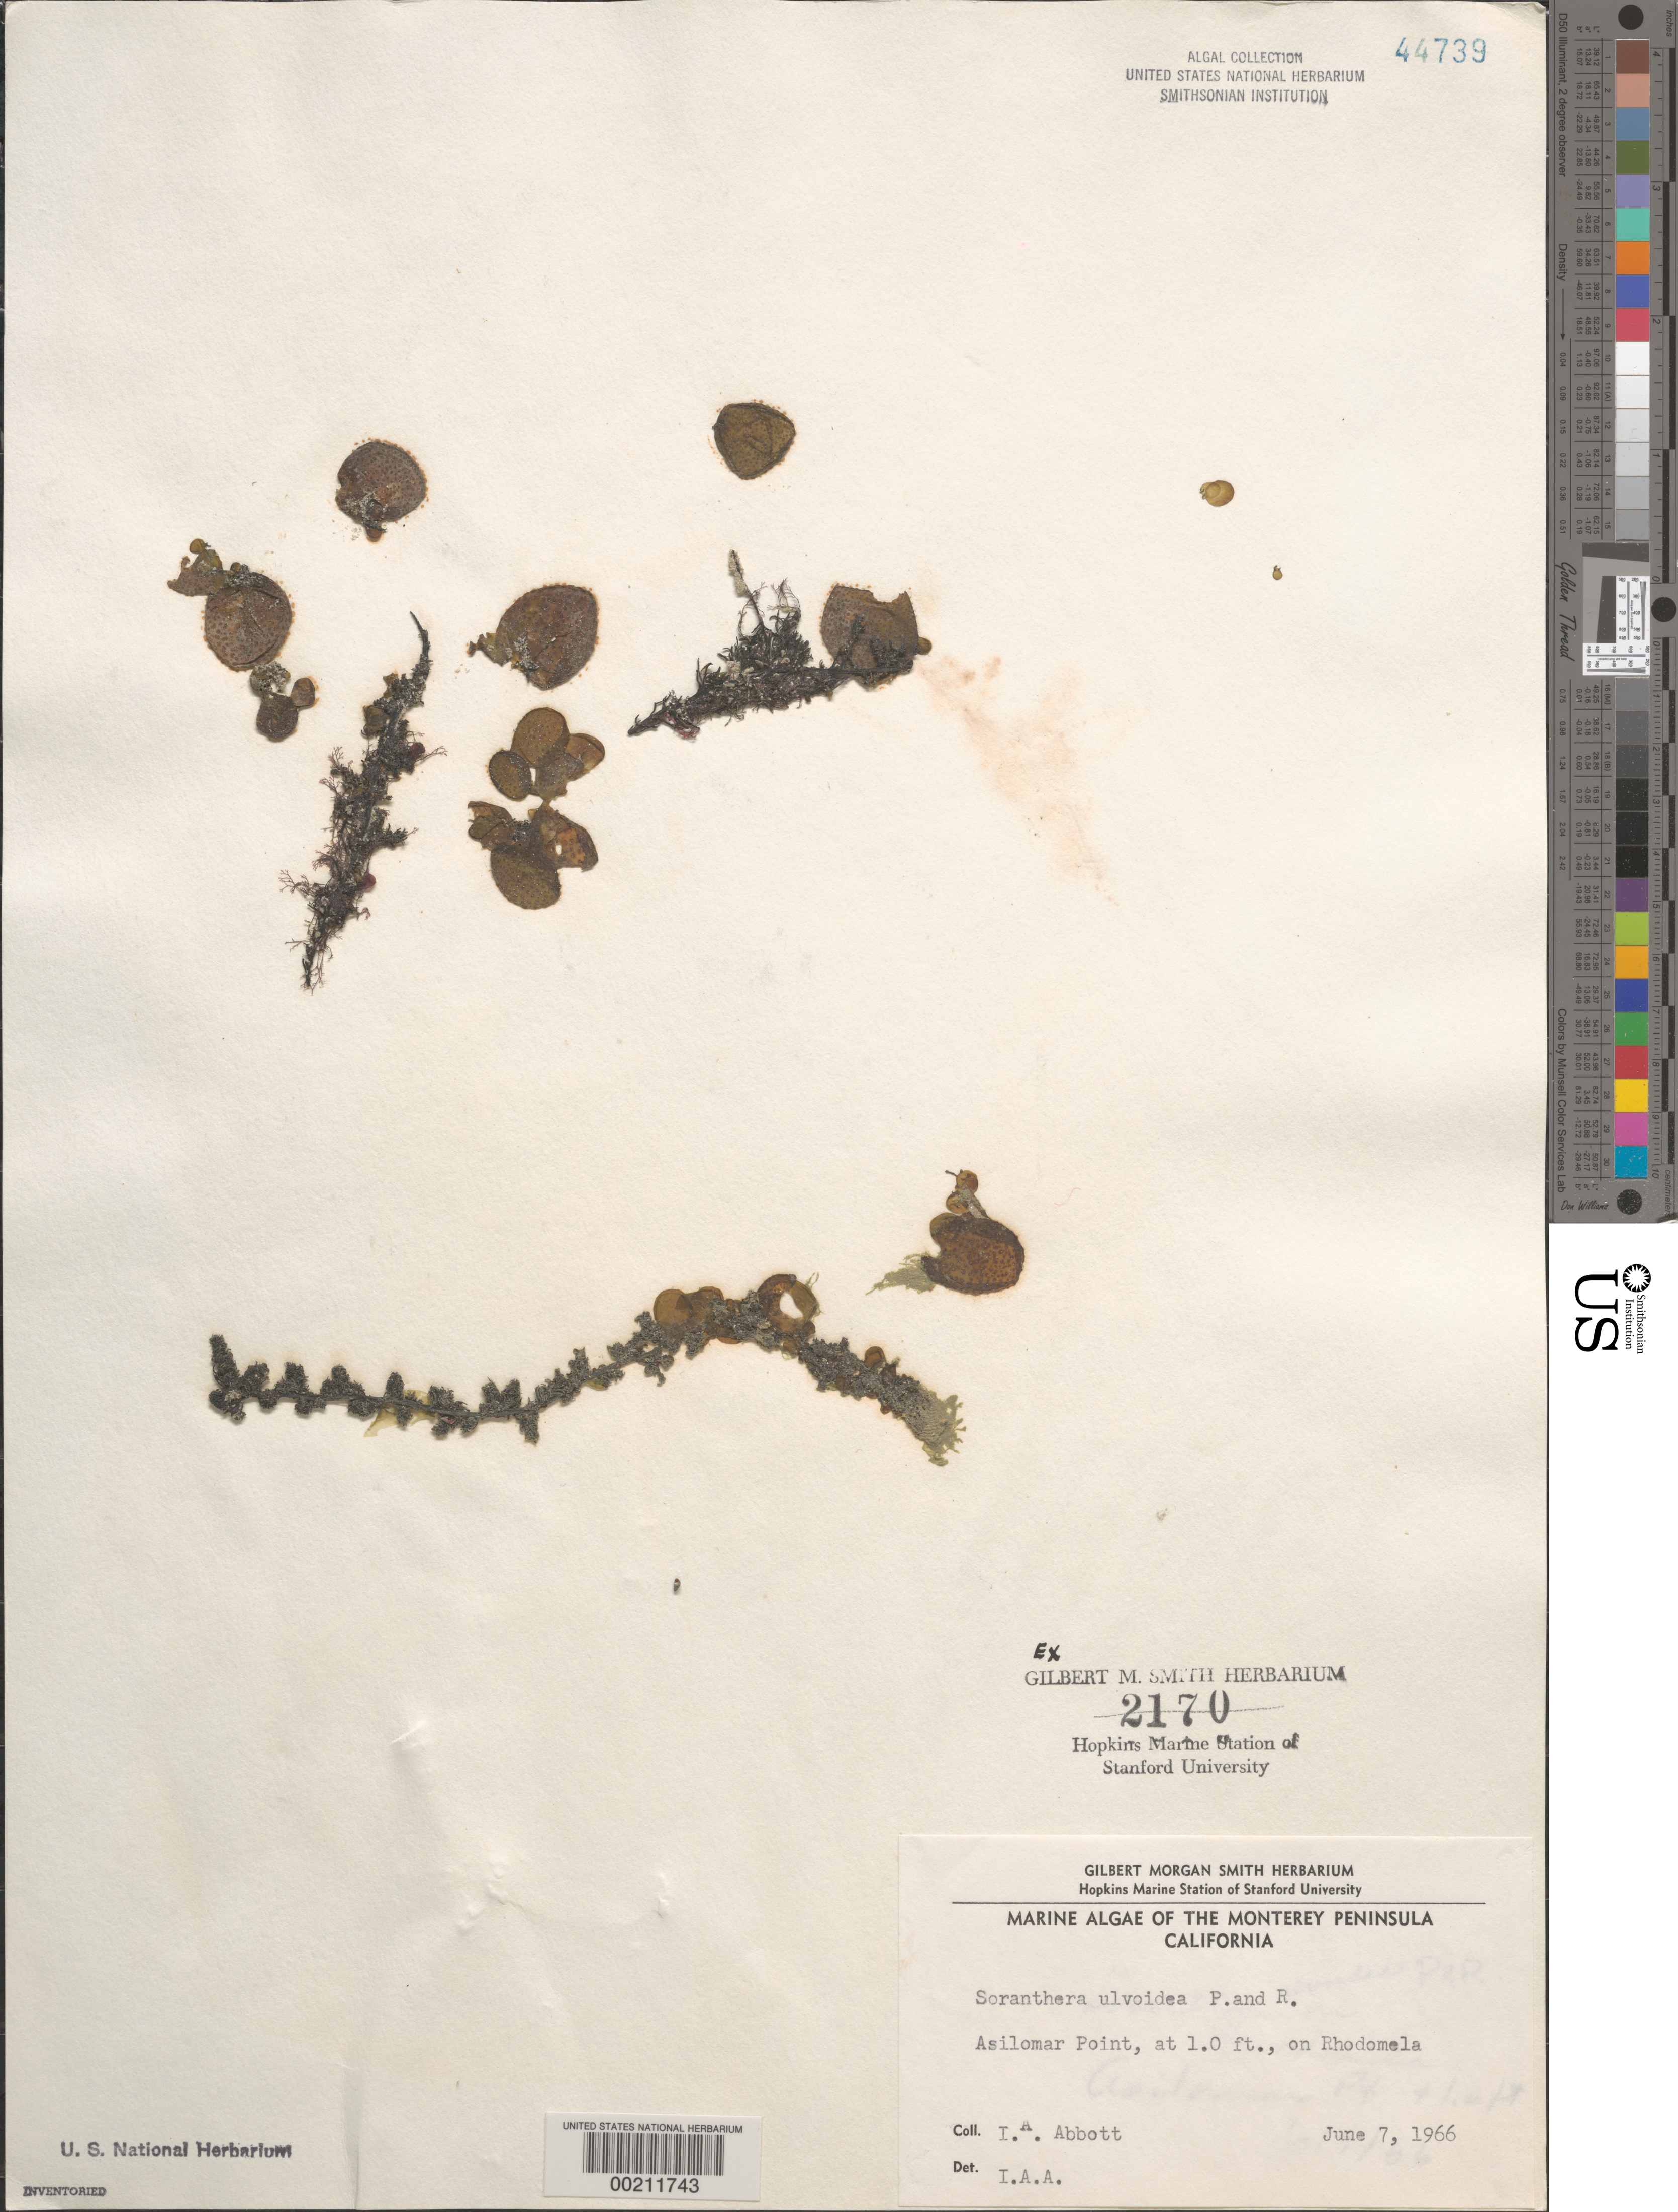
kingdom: Chromista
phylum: Ochrophyta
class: Phaeophyceae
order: Dictyosiphonales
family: Punctariaceae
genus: Soranthera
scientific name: Soranthera ulvoidea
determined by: Abbott, Isabella A.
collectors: I. A. Abbott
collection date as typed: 07 Jun 1966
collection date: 1966-06-07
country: United States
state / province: California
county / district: Monterey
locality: Asilomar Point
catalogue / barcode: US 44739